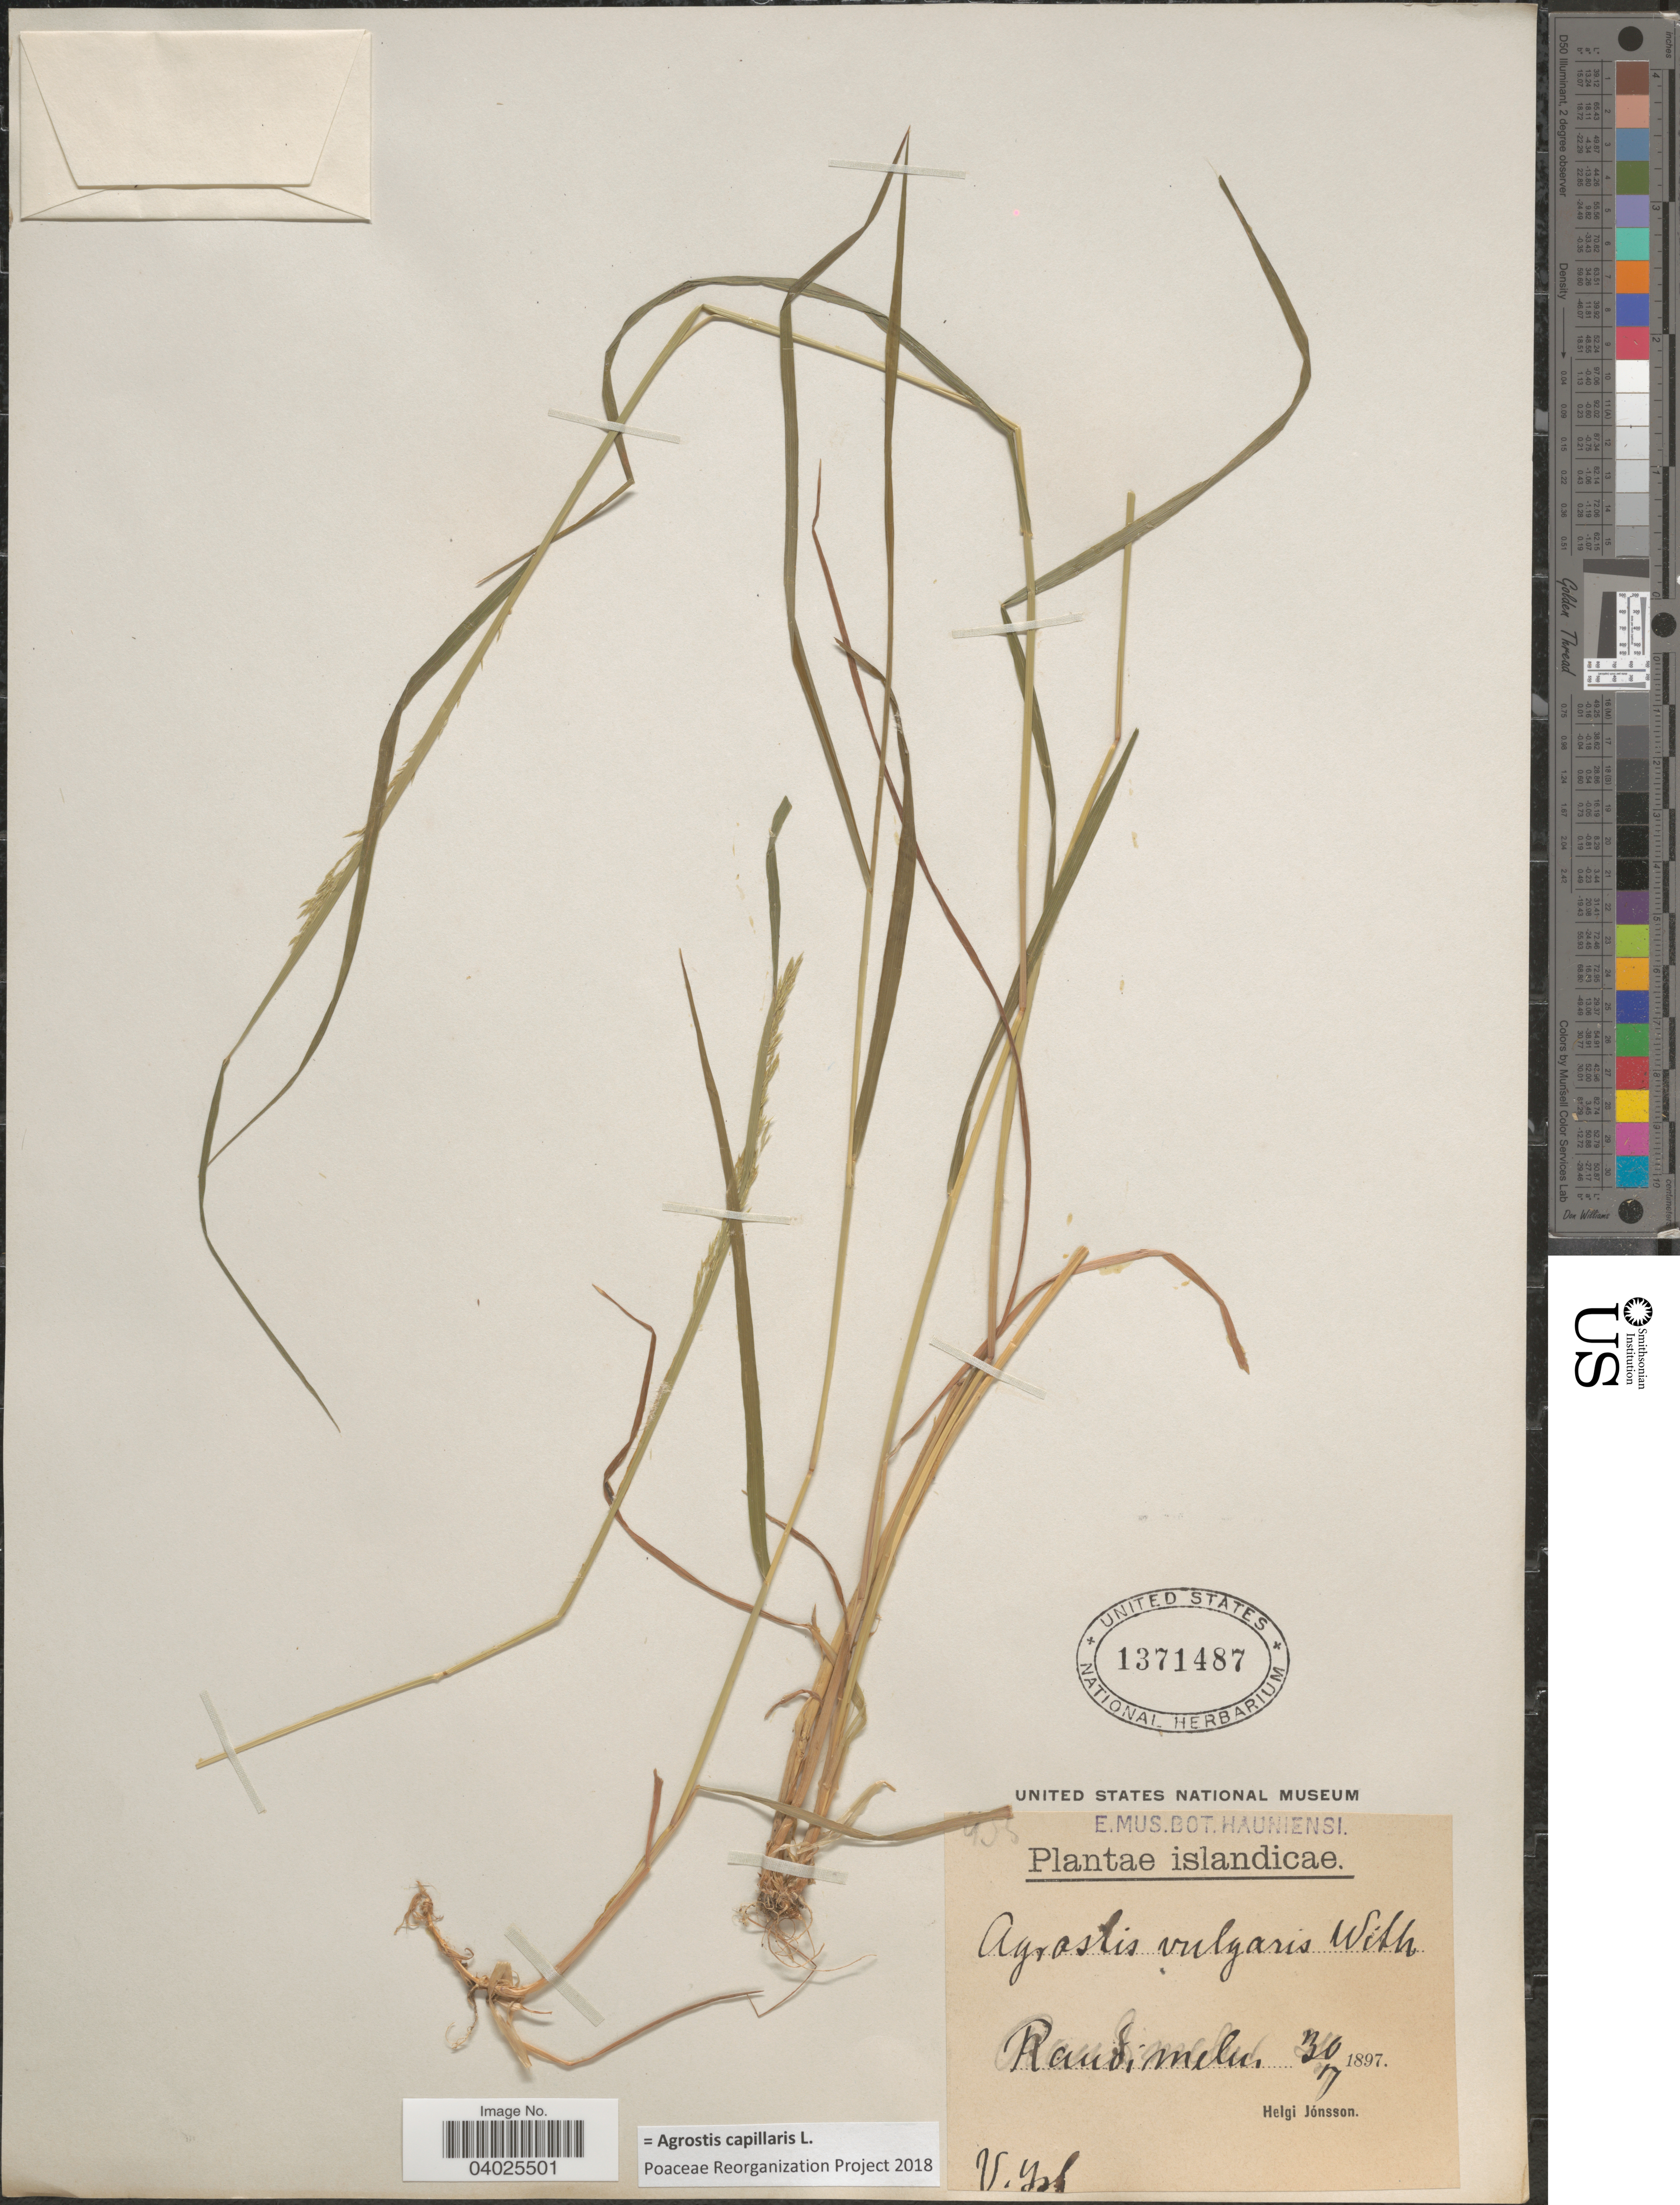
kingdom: Plantae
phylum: Tracheophyta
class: Liliopsida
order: Poales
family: Poaceae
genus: Agrostis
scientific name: Agrostis capillaris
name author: L.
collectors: H. Jónsson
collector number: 455*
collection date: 1897-07-30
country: Iceland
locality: Islandicae. Raudhimelur. V.Isl.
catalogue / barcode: US 1371487